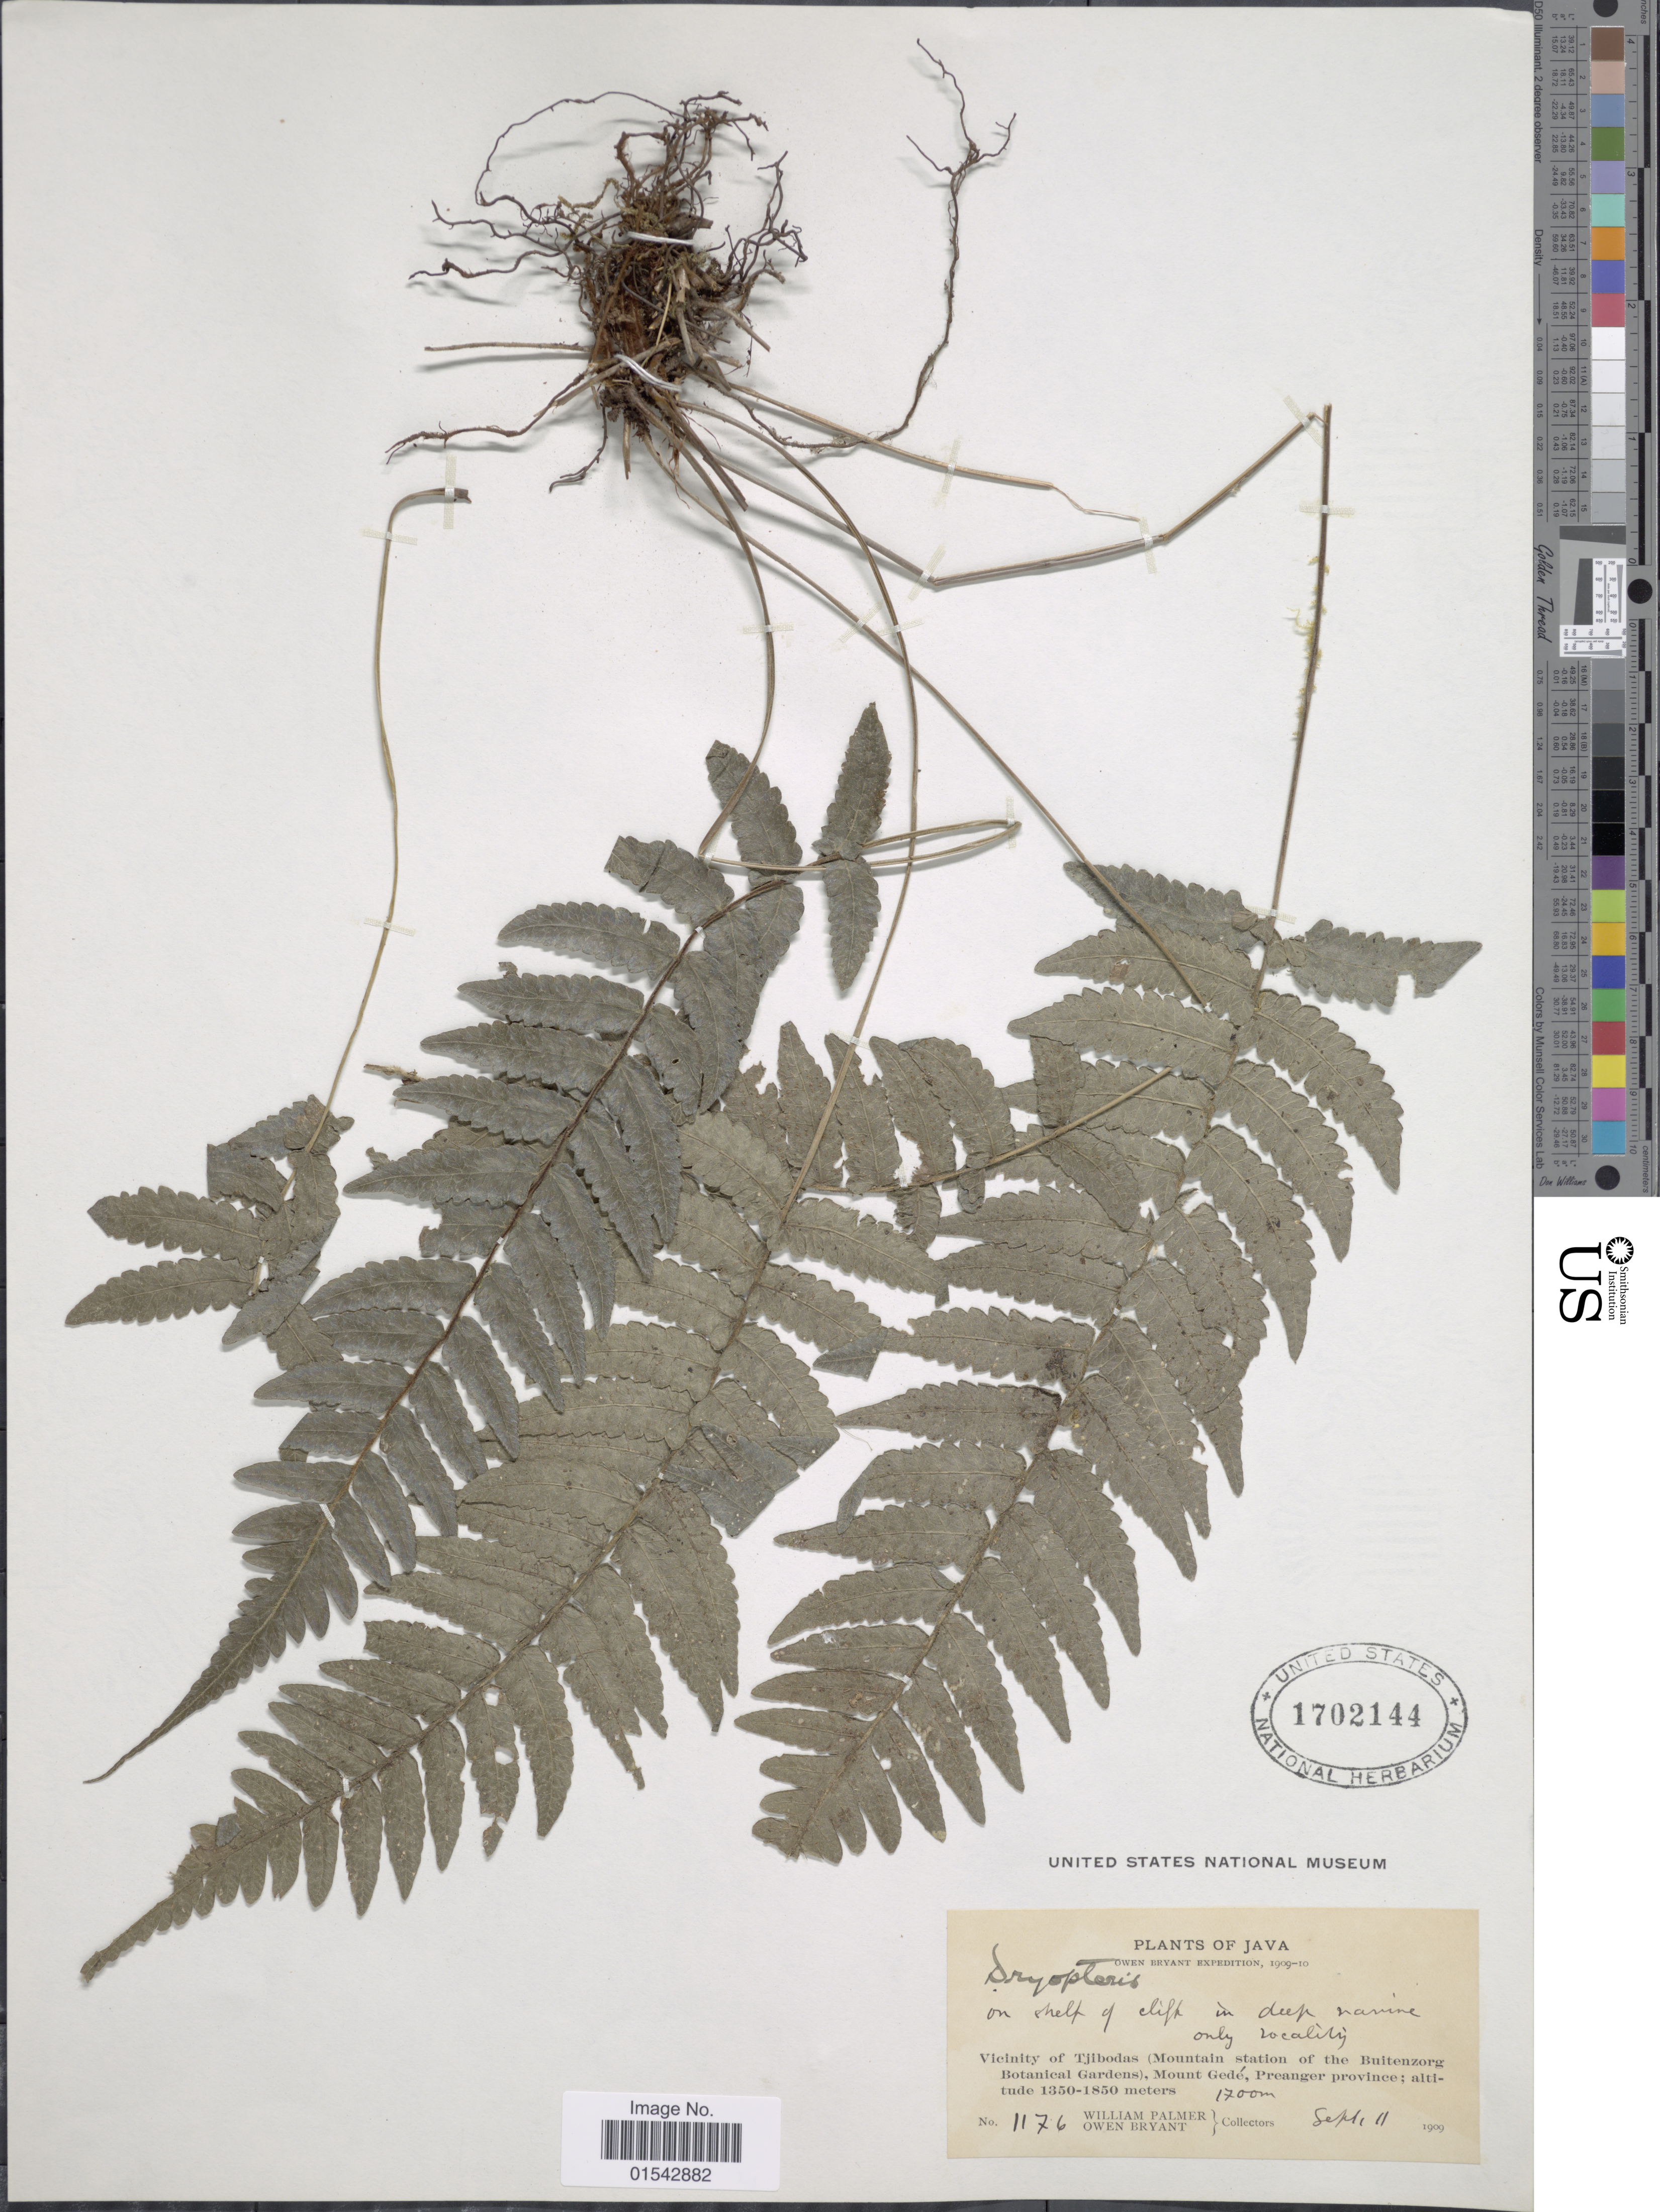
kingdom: Plantae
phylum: Tracheophyta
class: Polypodiopsida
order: Polypodiales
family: Thelypteridaceae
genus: Cyclosorus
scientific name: Cyclosorus sp.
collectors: W. Palmer & O. Bryant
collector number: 1176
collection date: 1909-09-11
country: Indonesia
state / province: Java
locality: Java, vicinity of Tjibodas (Mountain station of the Buitenzorg Botanical Gardens), Mount Gede, Preanger province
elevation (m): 1700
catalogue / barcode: US 1702144